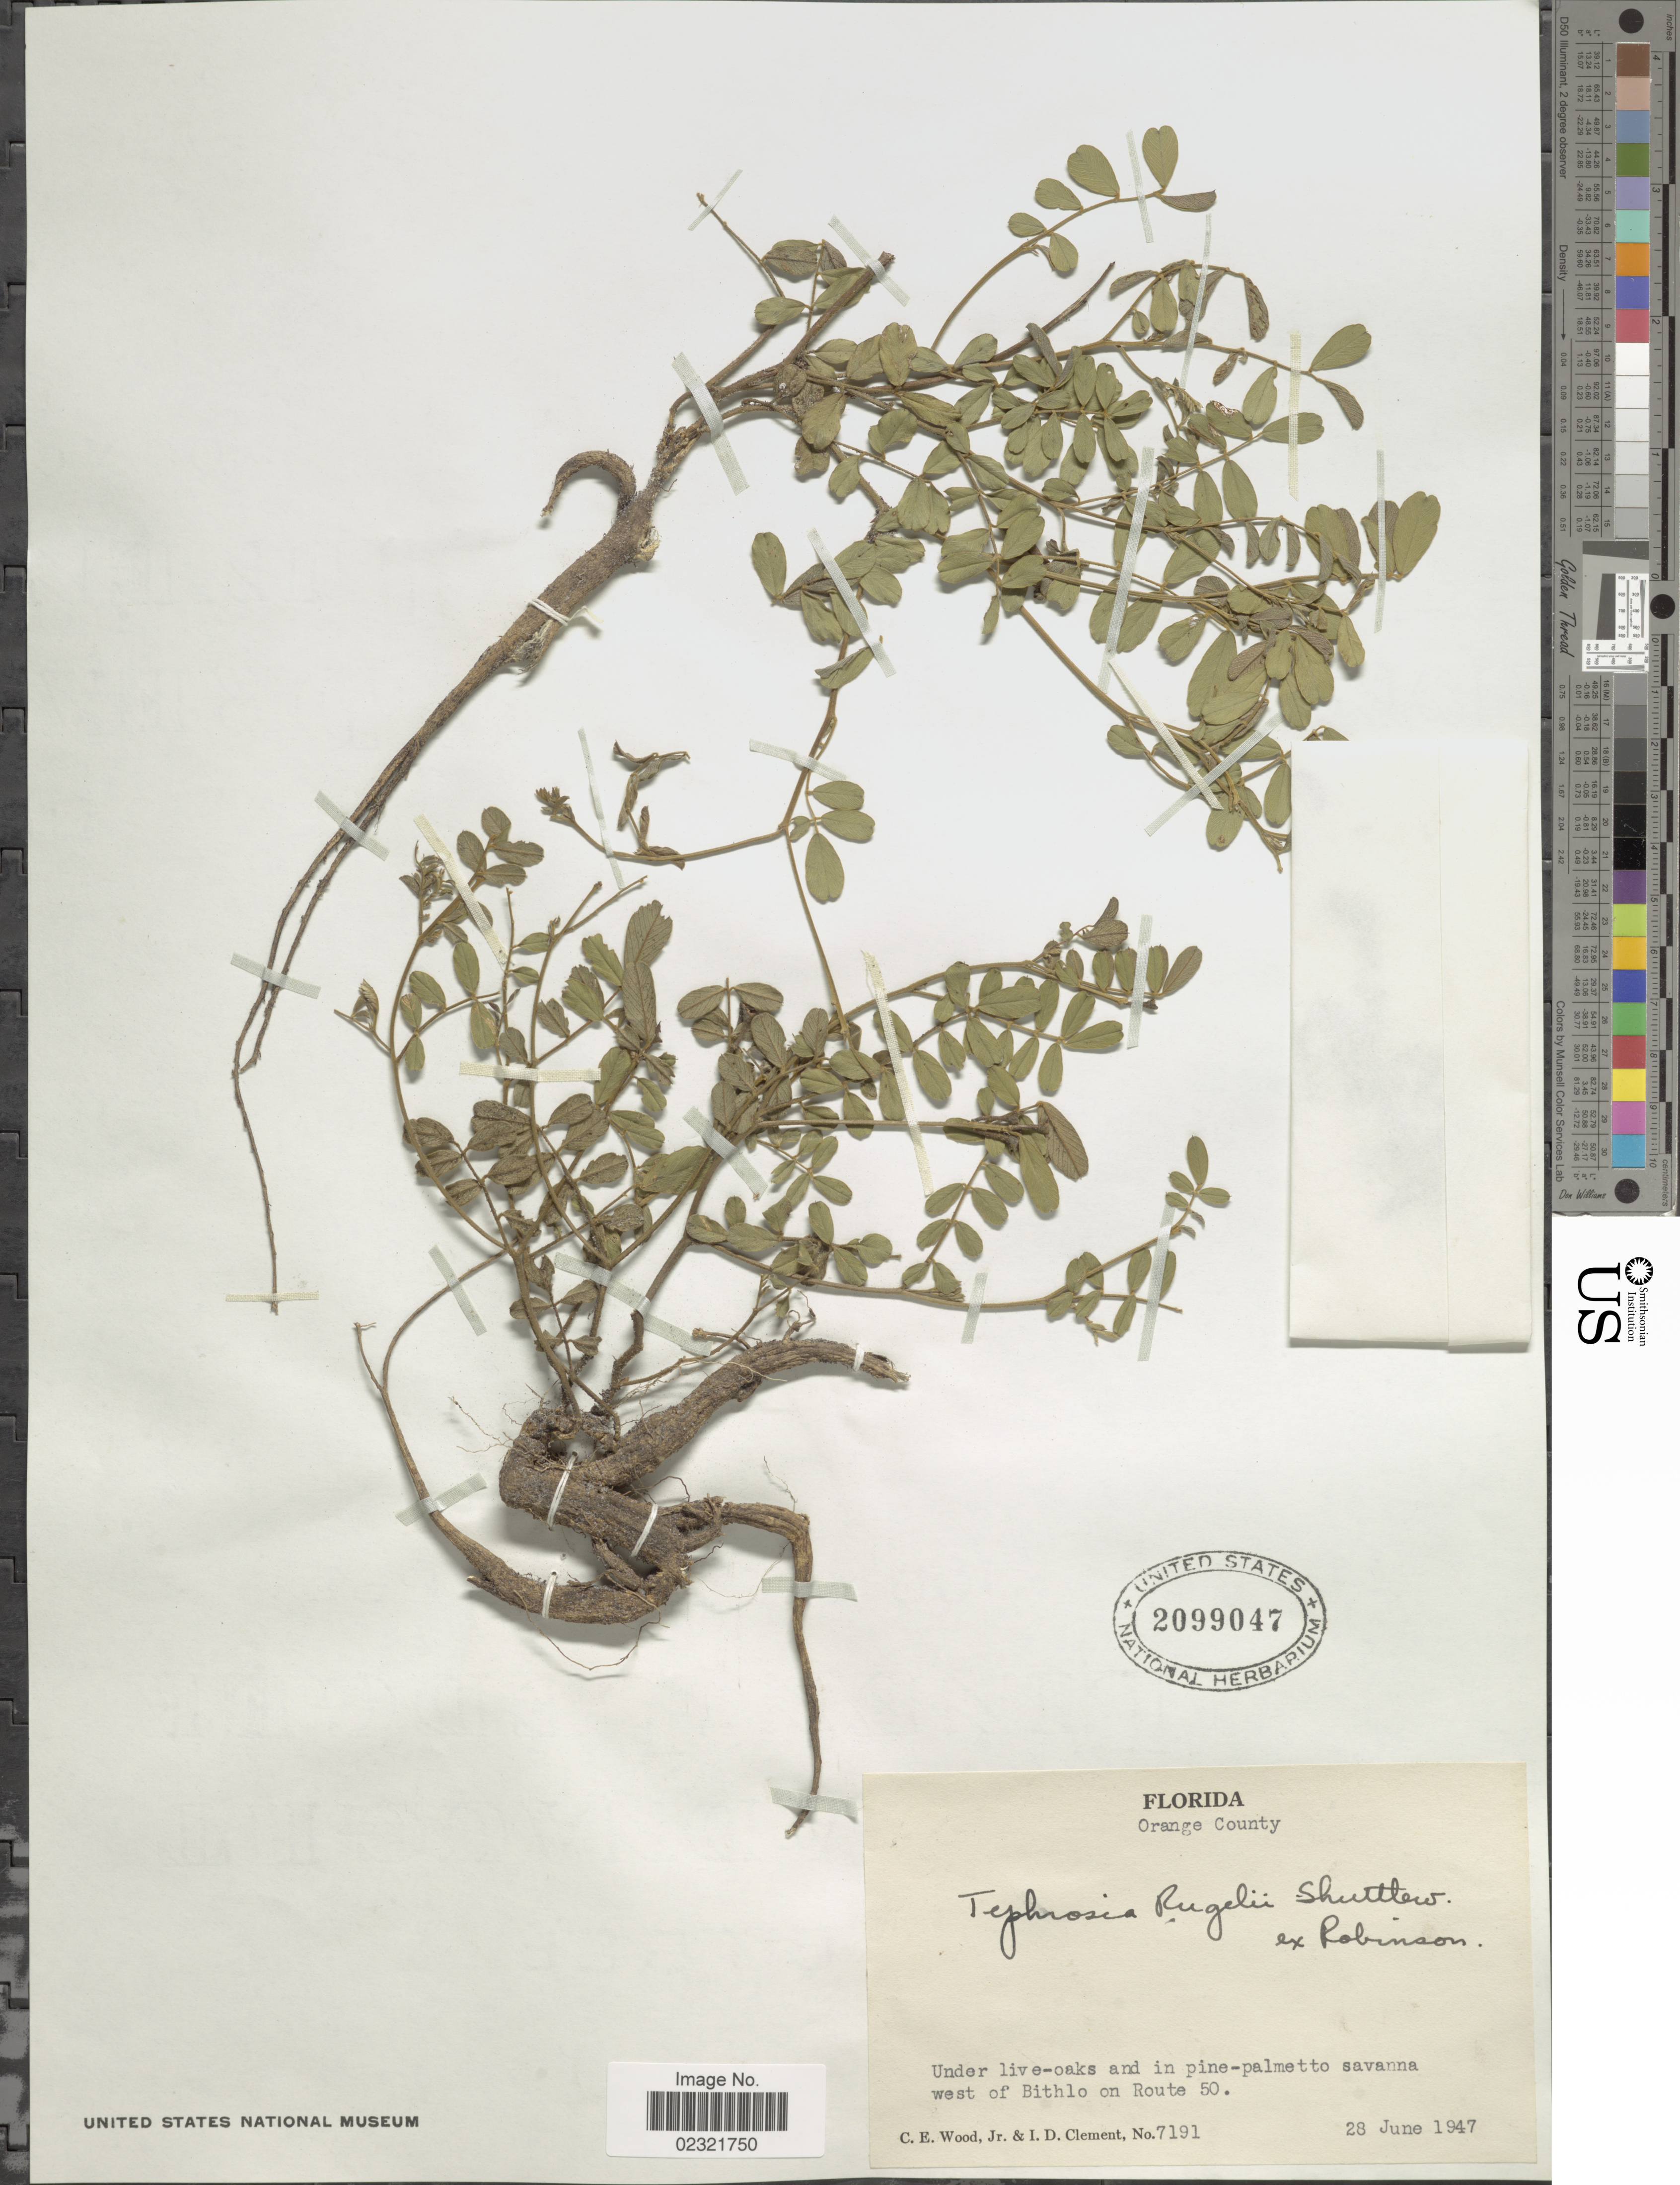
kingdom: Plantae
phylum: Tracheophyta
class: Magnoliopsida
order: Fabales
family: Fabaceae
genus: Tephrosia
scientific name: Tephrosia rugelii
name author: Shuttlew.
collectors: C. Wood & I. Clement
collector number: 7179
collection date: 1947-06-28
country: United States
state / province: Florida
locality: Orange County, Under live-oaks and in pine-palmetto savanna west of Bithlo on Route 50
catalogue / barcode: US 2099047